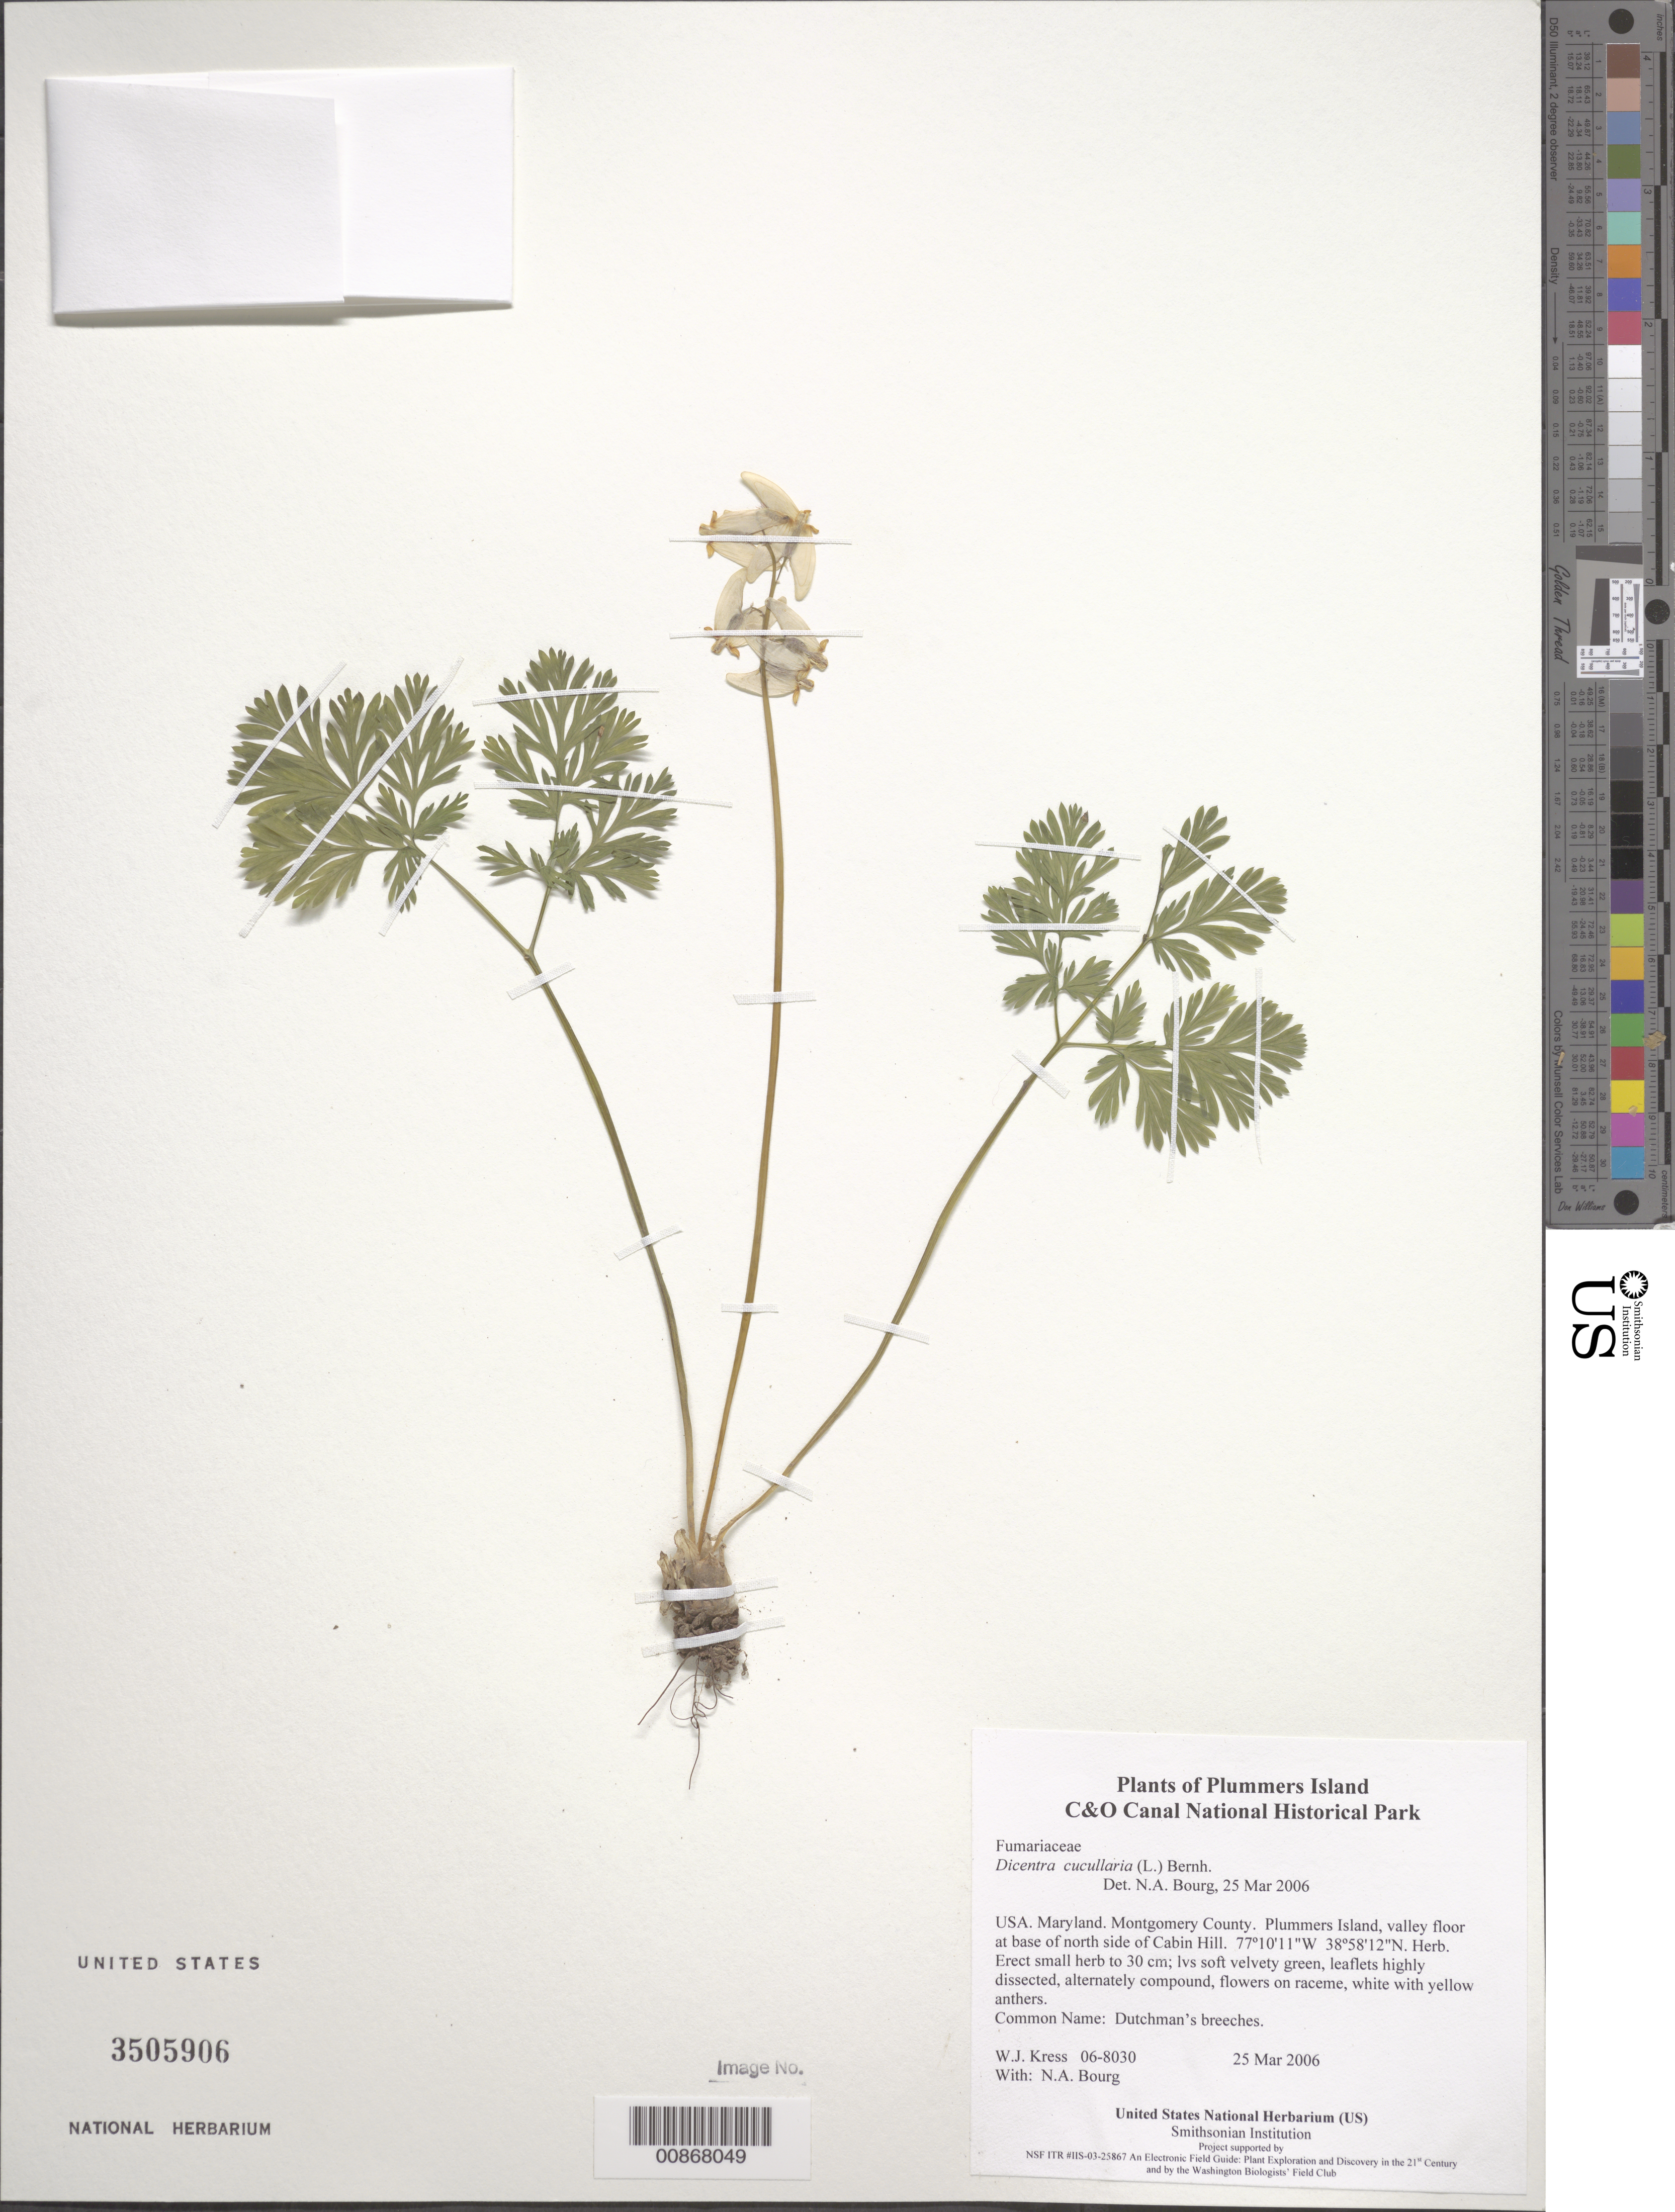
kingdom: Plantae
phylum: Tracheophyta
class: Magnoliopsida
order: Ranunculales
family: Papaveraceae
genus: Dicentra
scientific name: Dicentra cucullaria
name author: (L.) Bernh.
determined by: Bourg, N. A.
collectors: W. J. Kress & N. A. Bourg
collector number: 06-8030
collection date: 2006-03-25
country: United States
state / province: Maryland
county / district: Montgomery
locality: Chesapeake and Ohio Canal National Historical Park, Plummers Island, valley floor at base of north side of cabin hill.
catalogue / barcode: US 3505906